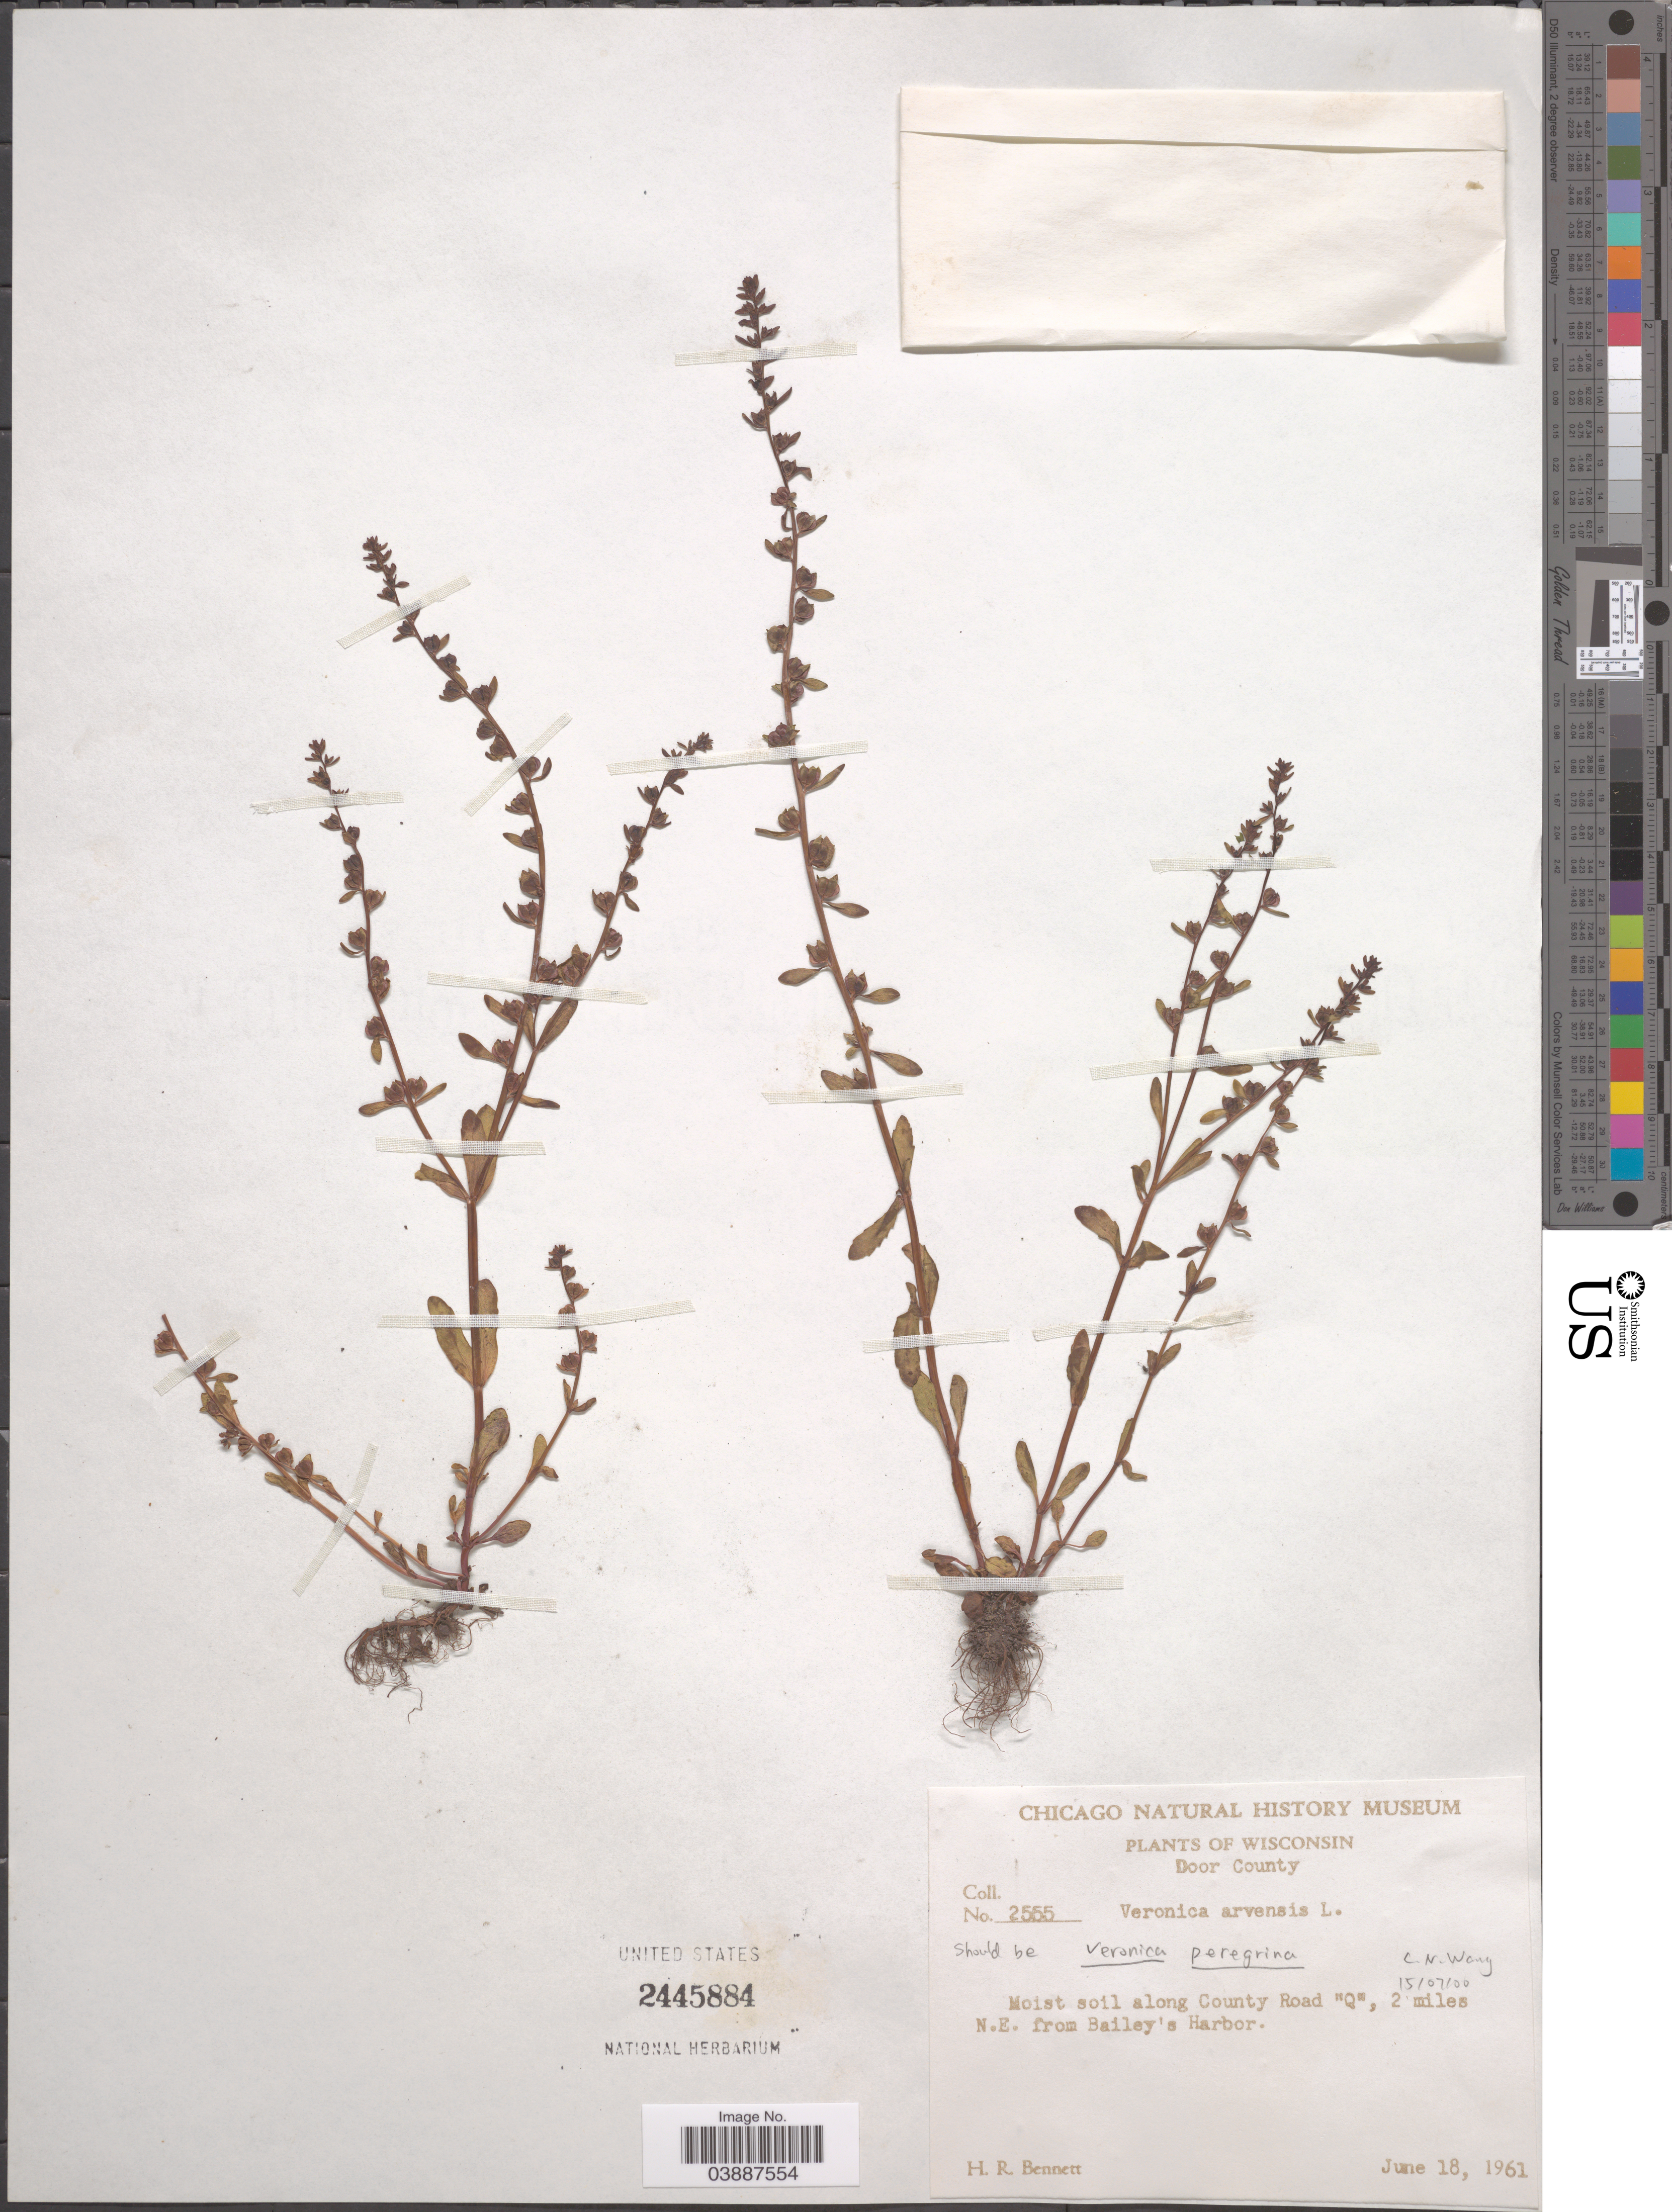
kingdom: Plantae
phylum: Tracheophyta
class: Magnoliopsida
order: Lamiales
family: Plantaginaceae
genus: Veronica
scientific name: Veronica peregrina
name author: L.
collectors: H. R. Bennett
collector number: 2555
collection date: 1961-06-18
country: United States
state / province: Wisconsin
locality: Door County. Moist soil along County Road "Q", 2 miles N.E. from Bailey's Harbor.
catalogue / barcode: US 2445884